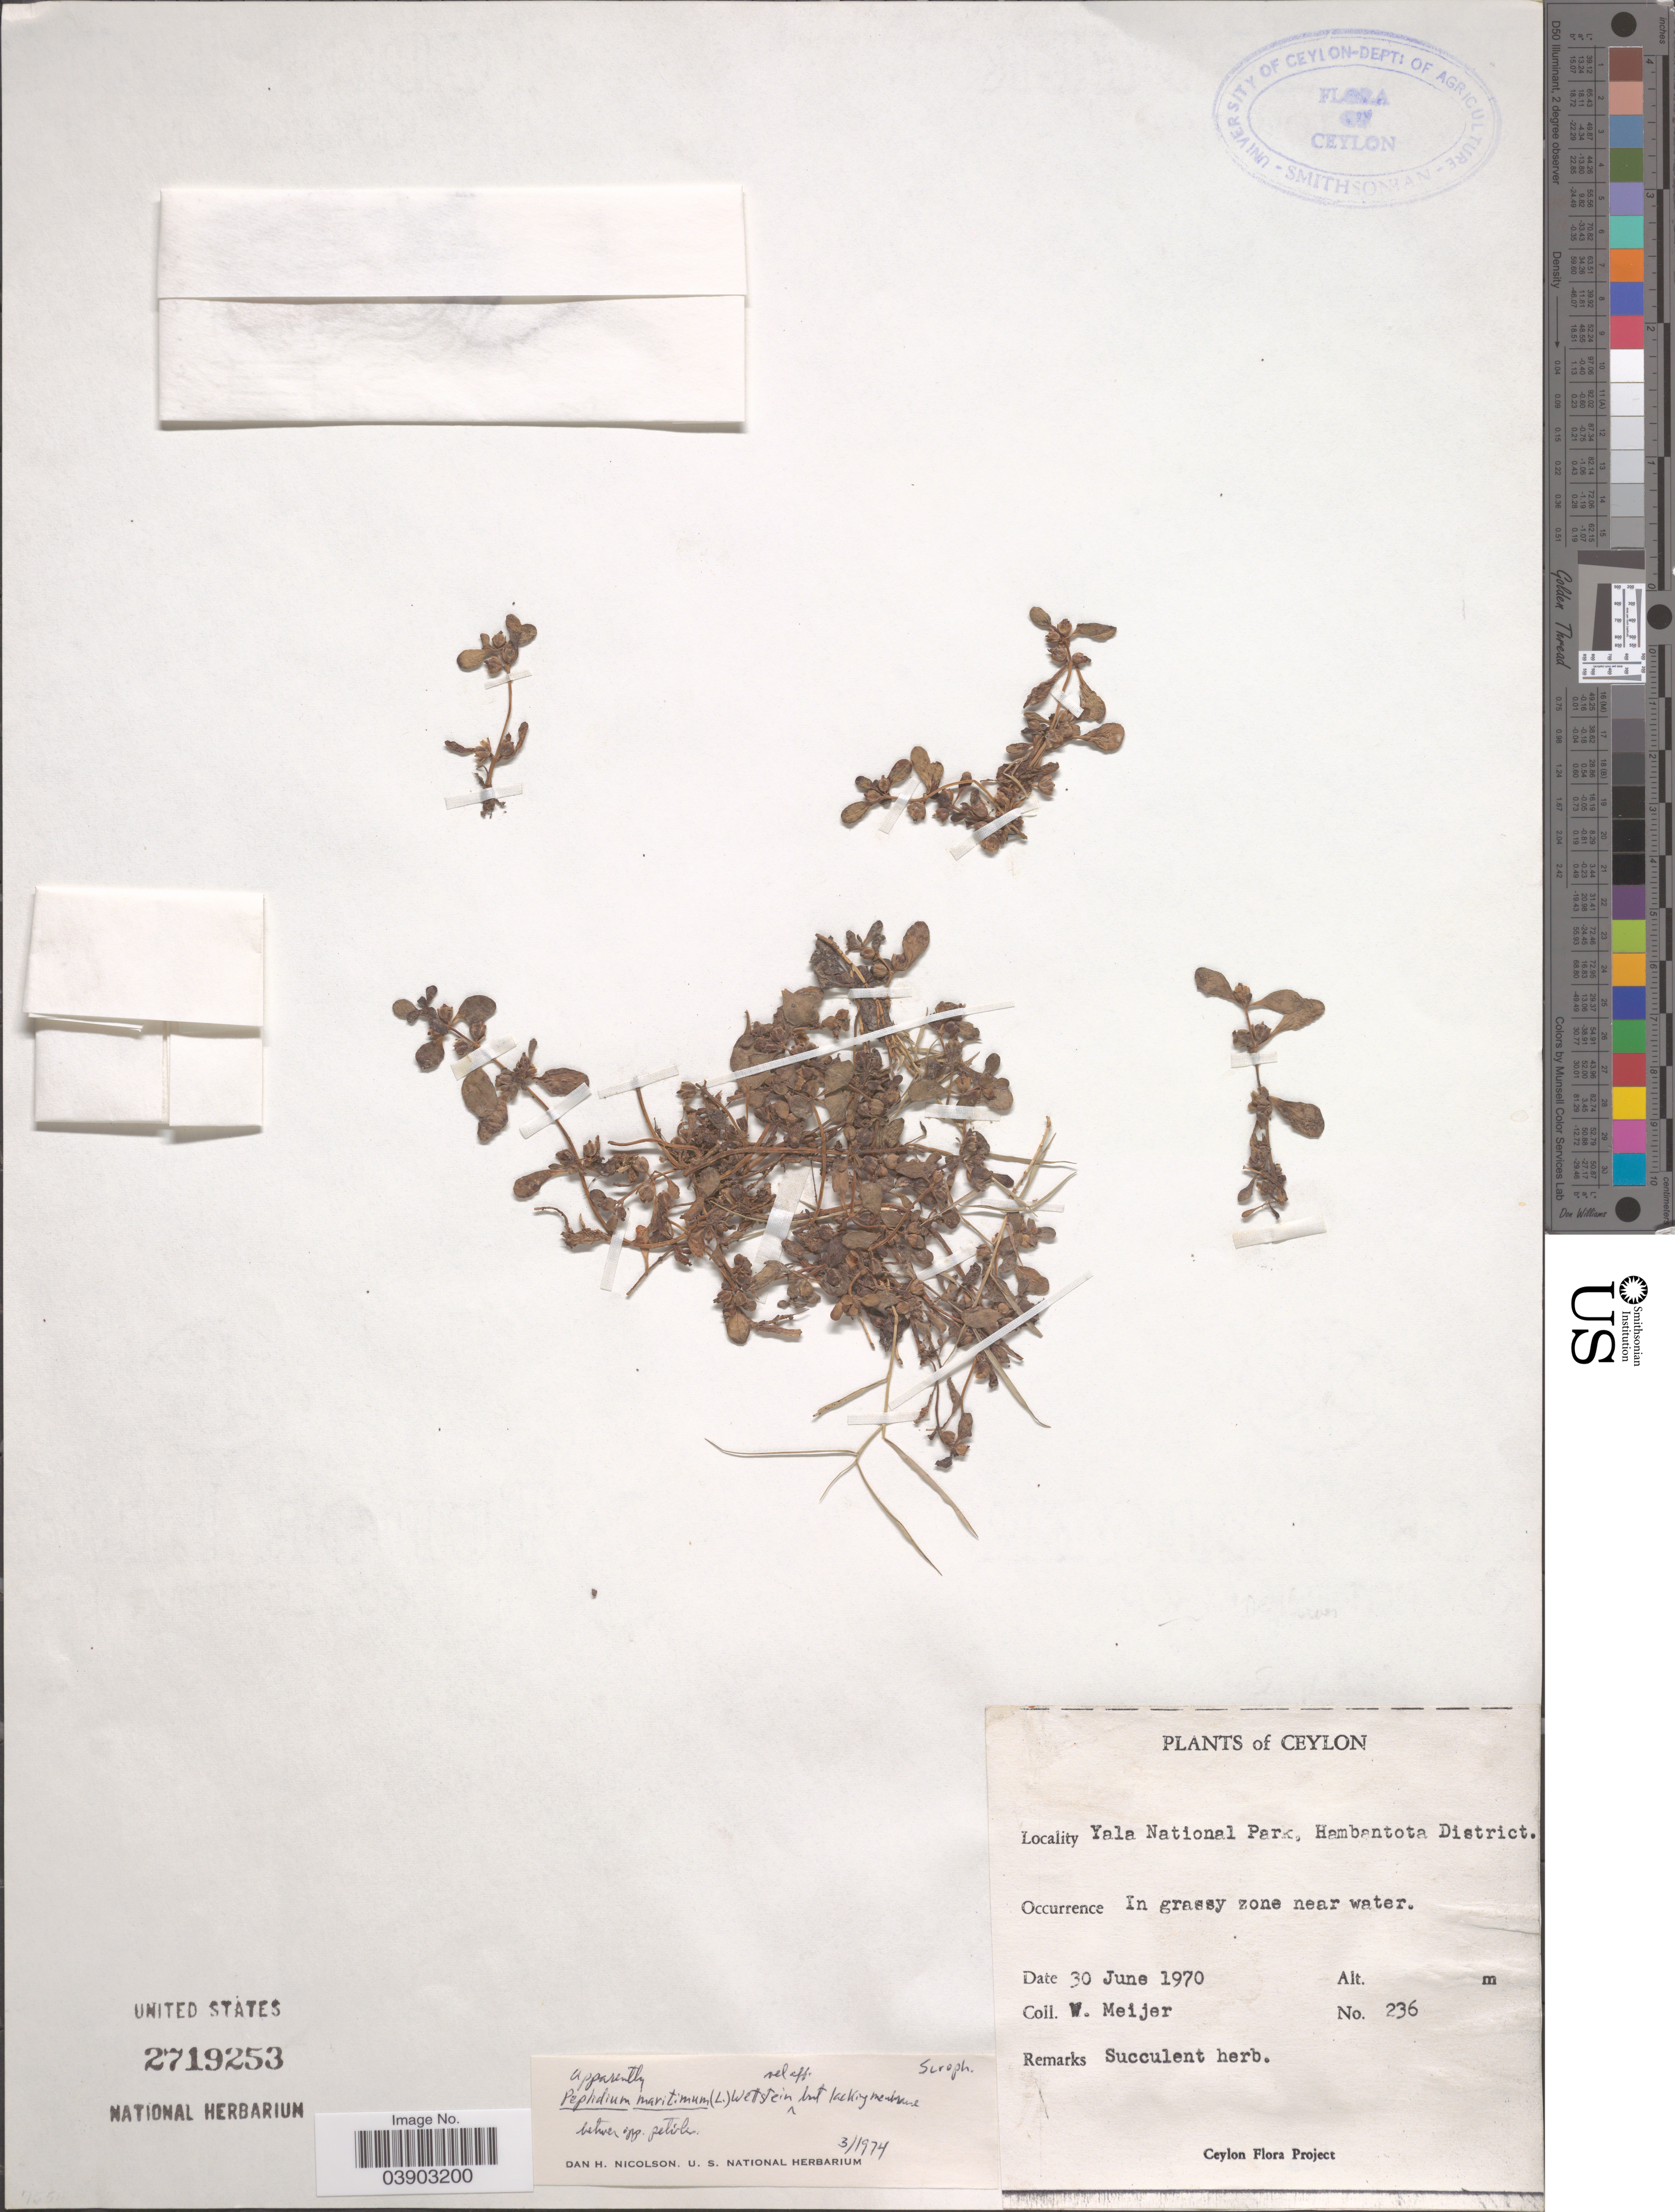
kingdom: Plantae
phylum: Tracheophyta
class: Magnoliopsida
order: Lamiales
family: Phrymaceae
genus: Peplidium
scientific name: Peplidium maritimum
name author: (L. f.) Asch.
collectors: W. Meijer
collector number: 236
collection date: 1970-06-30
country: Sri Lanka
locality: Ceylon. Yala National Park. Hambantota District. In grassy zone near water.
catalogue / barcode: US 2719253